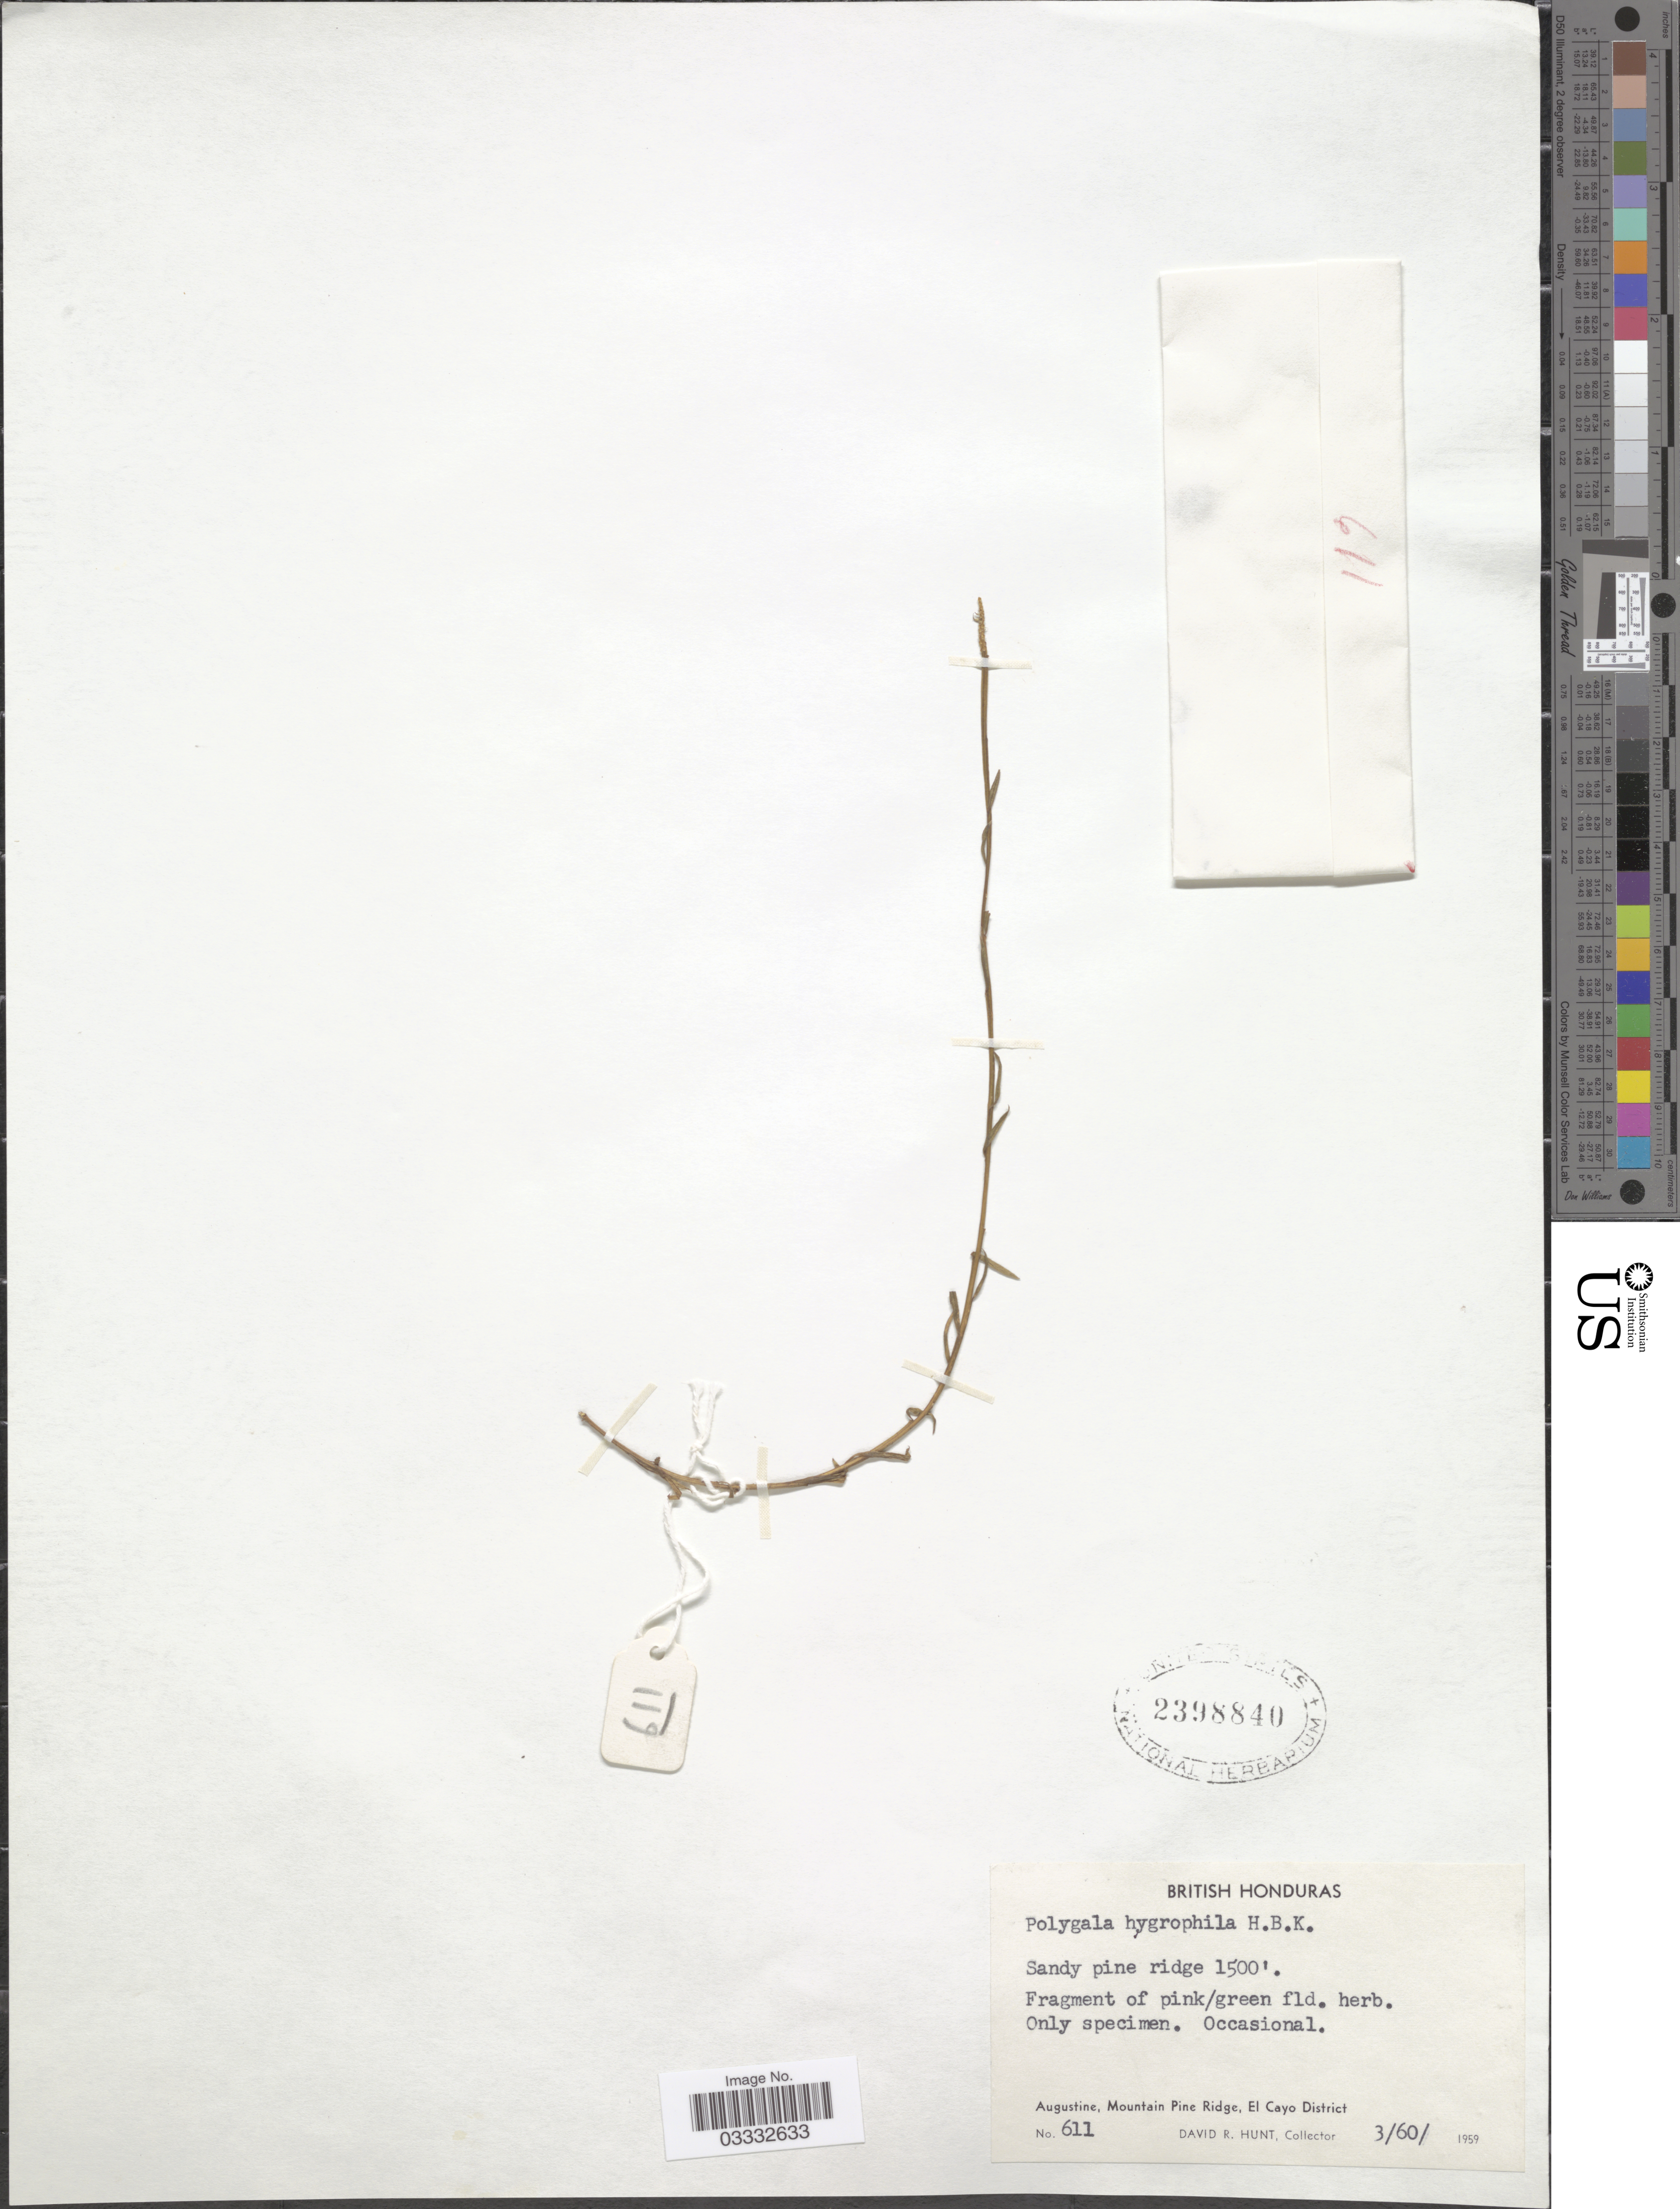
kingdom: Plantae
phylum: Tracheophyta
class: Magnoliopsida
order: Fabales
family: Polygalaceae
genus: Polygala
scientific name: Polygala hygrophila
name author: Kunth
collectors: D. R. Hunt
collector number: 611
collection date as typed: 3/60/1959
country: Belize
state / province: Cayo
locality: British Honduras. Augustine, Mountain Pine Rideg, El Cayo District.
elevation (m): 457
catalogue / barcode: US 2398840